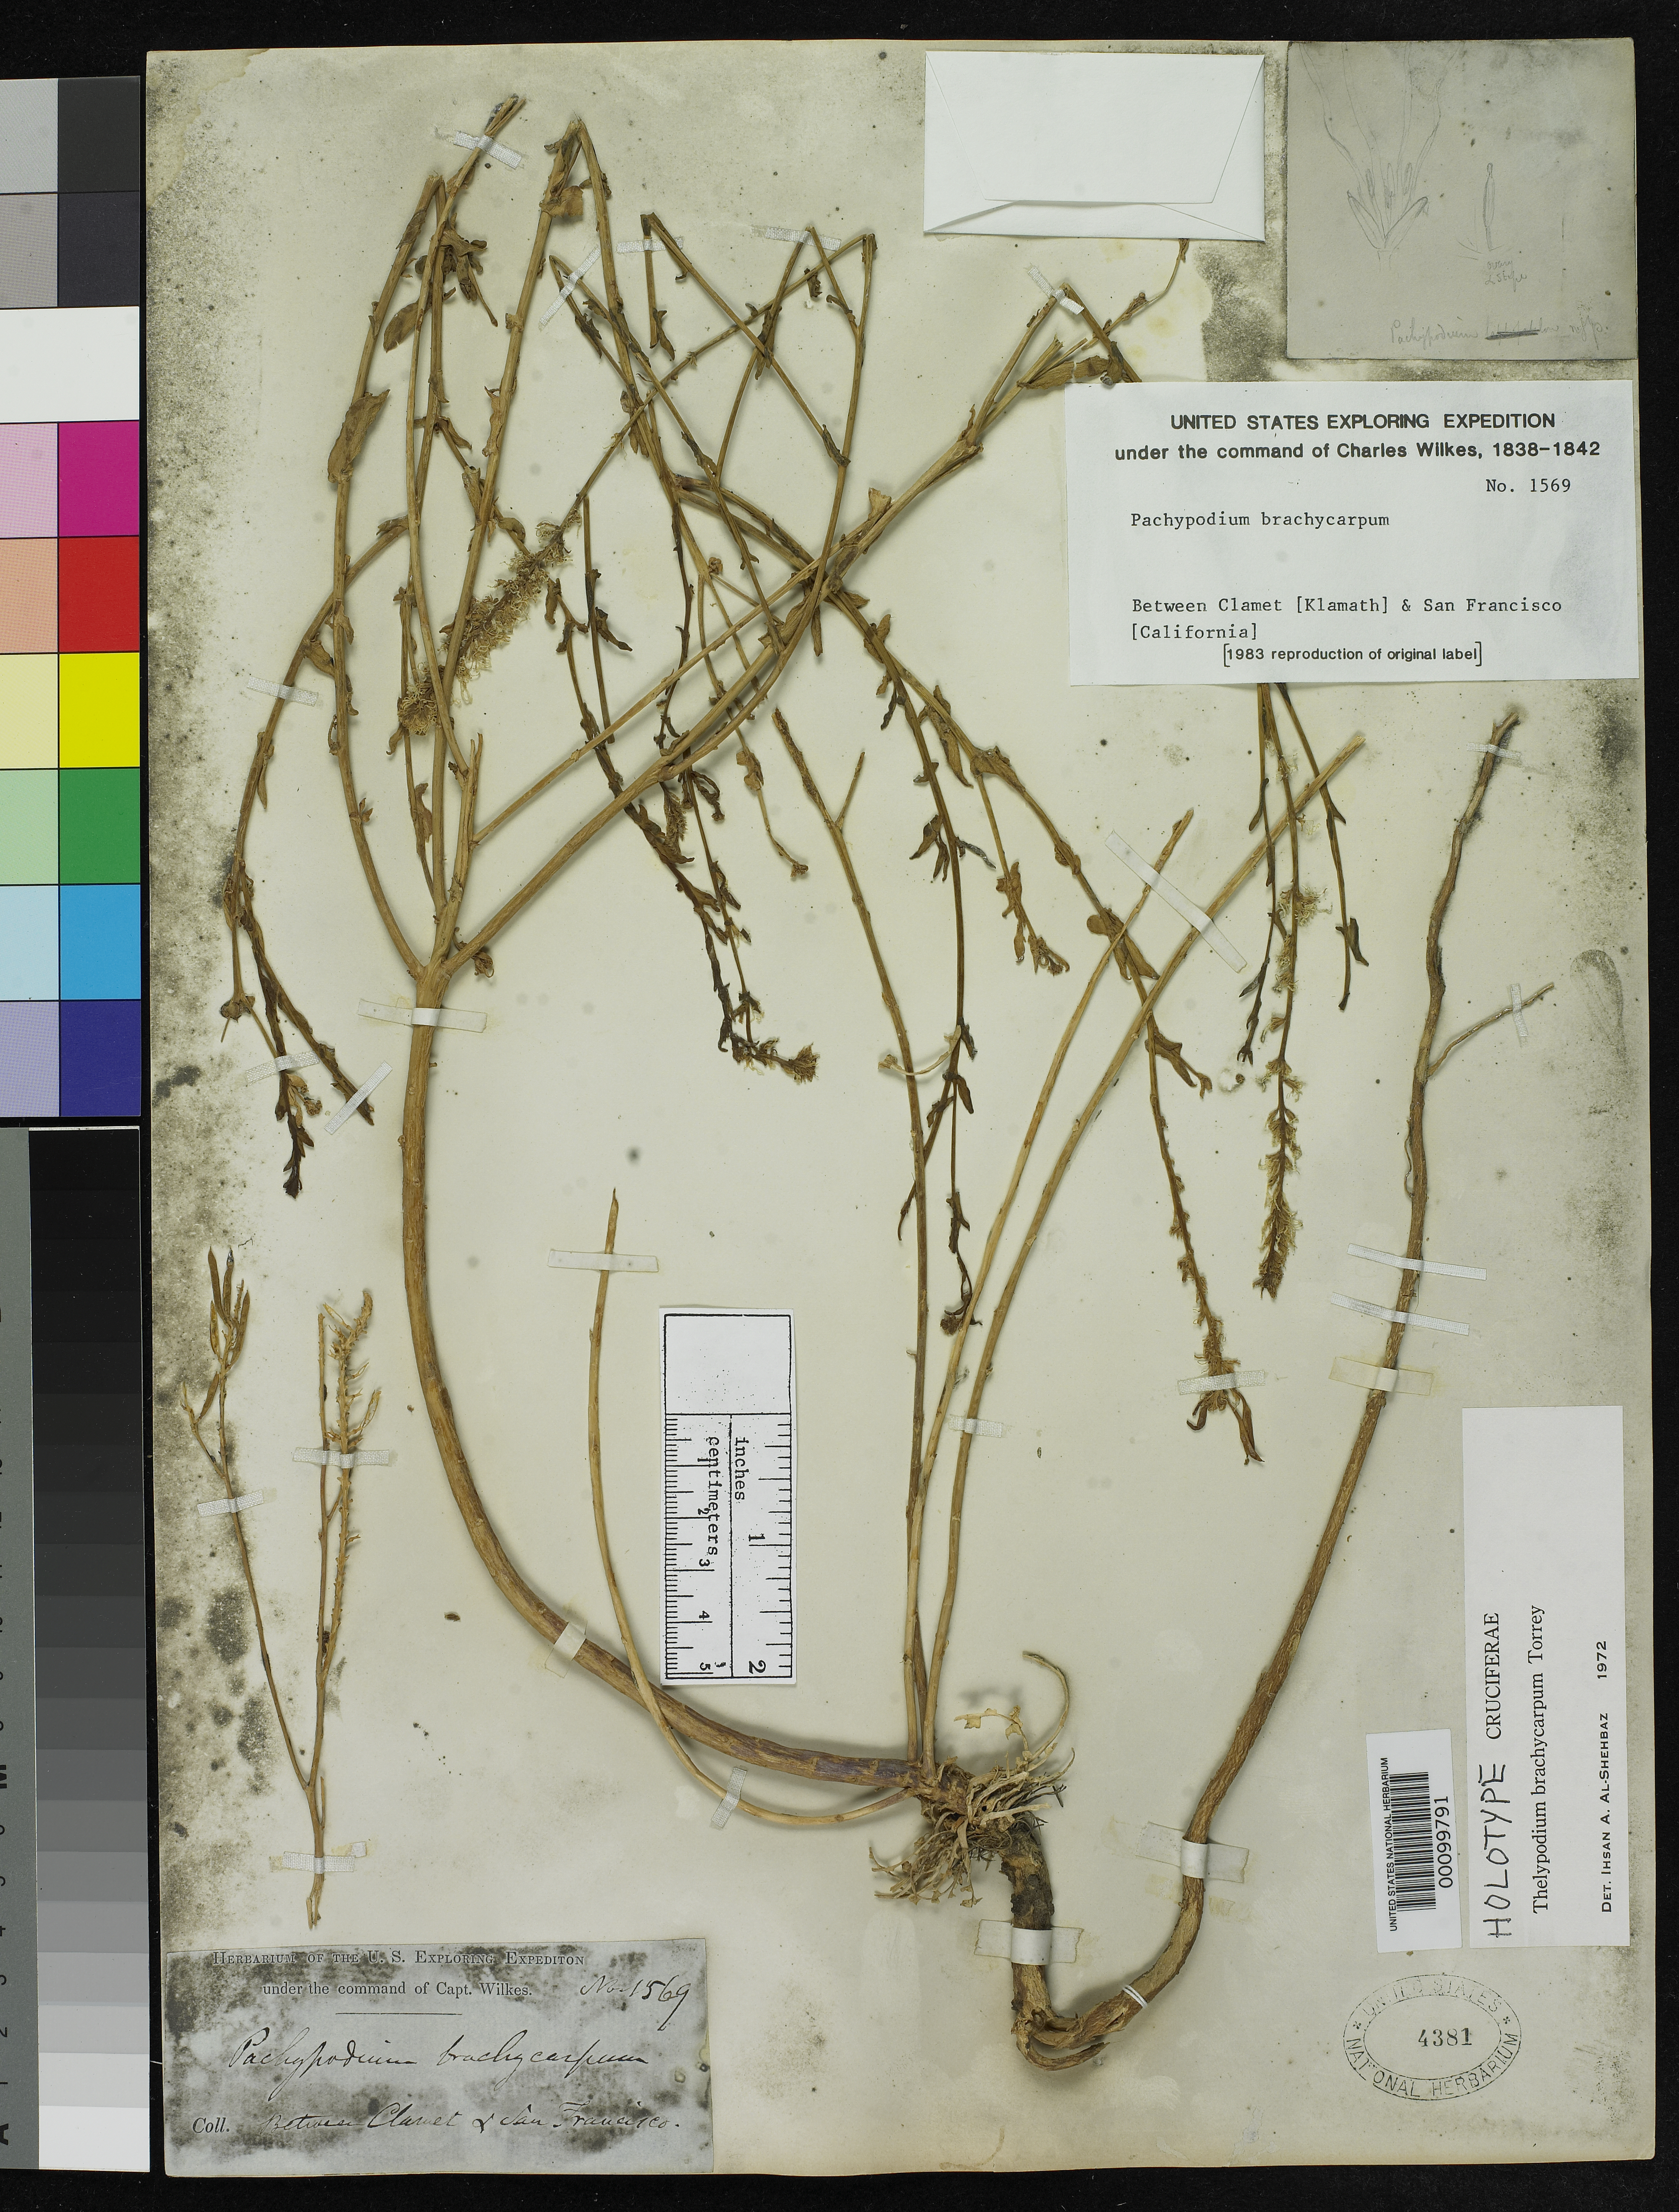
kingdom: Plantae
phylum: Tracheophyta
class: Magnoliopsida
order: Brassicales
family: Brassicaceae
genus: Thelypodium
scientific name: Thelypodium brachycarpum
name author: Torr. in Wilkes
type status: Holotype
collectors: Wilkes Explor. Exped.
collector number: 1569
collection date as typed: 1838 to -- --- 1842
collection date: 1838/1842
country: United States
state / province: California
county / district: San Francisco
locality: Between Klamath and San Francisco.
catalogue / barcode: US 4381